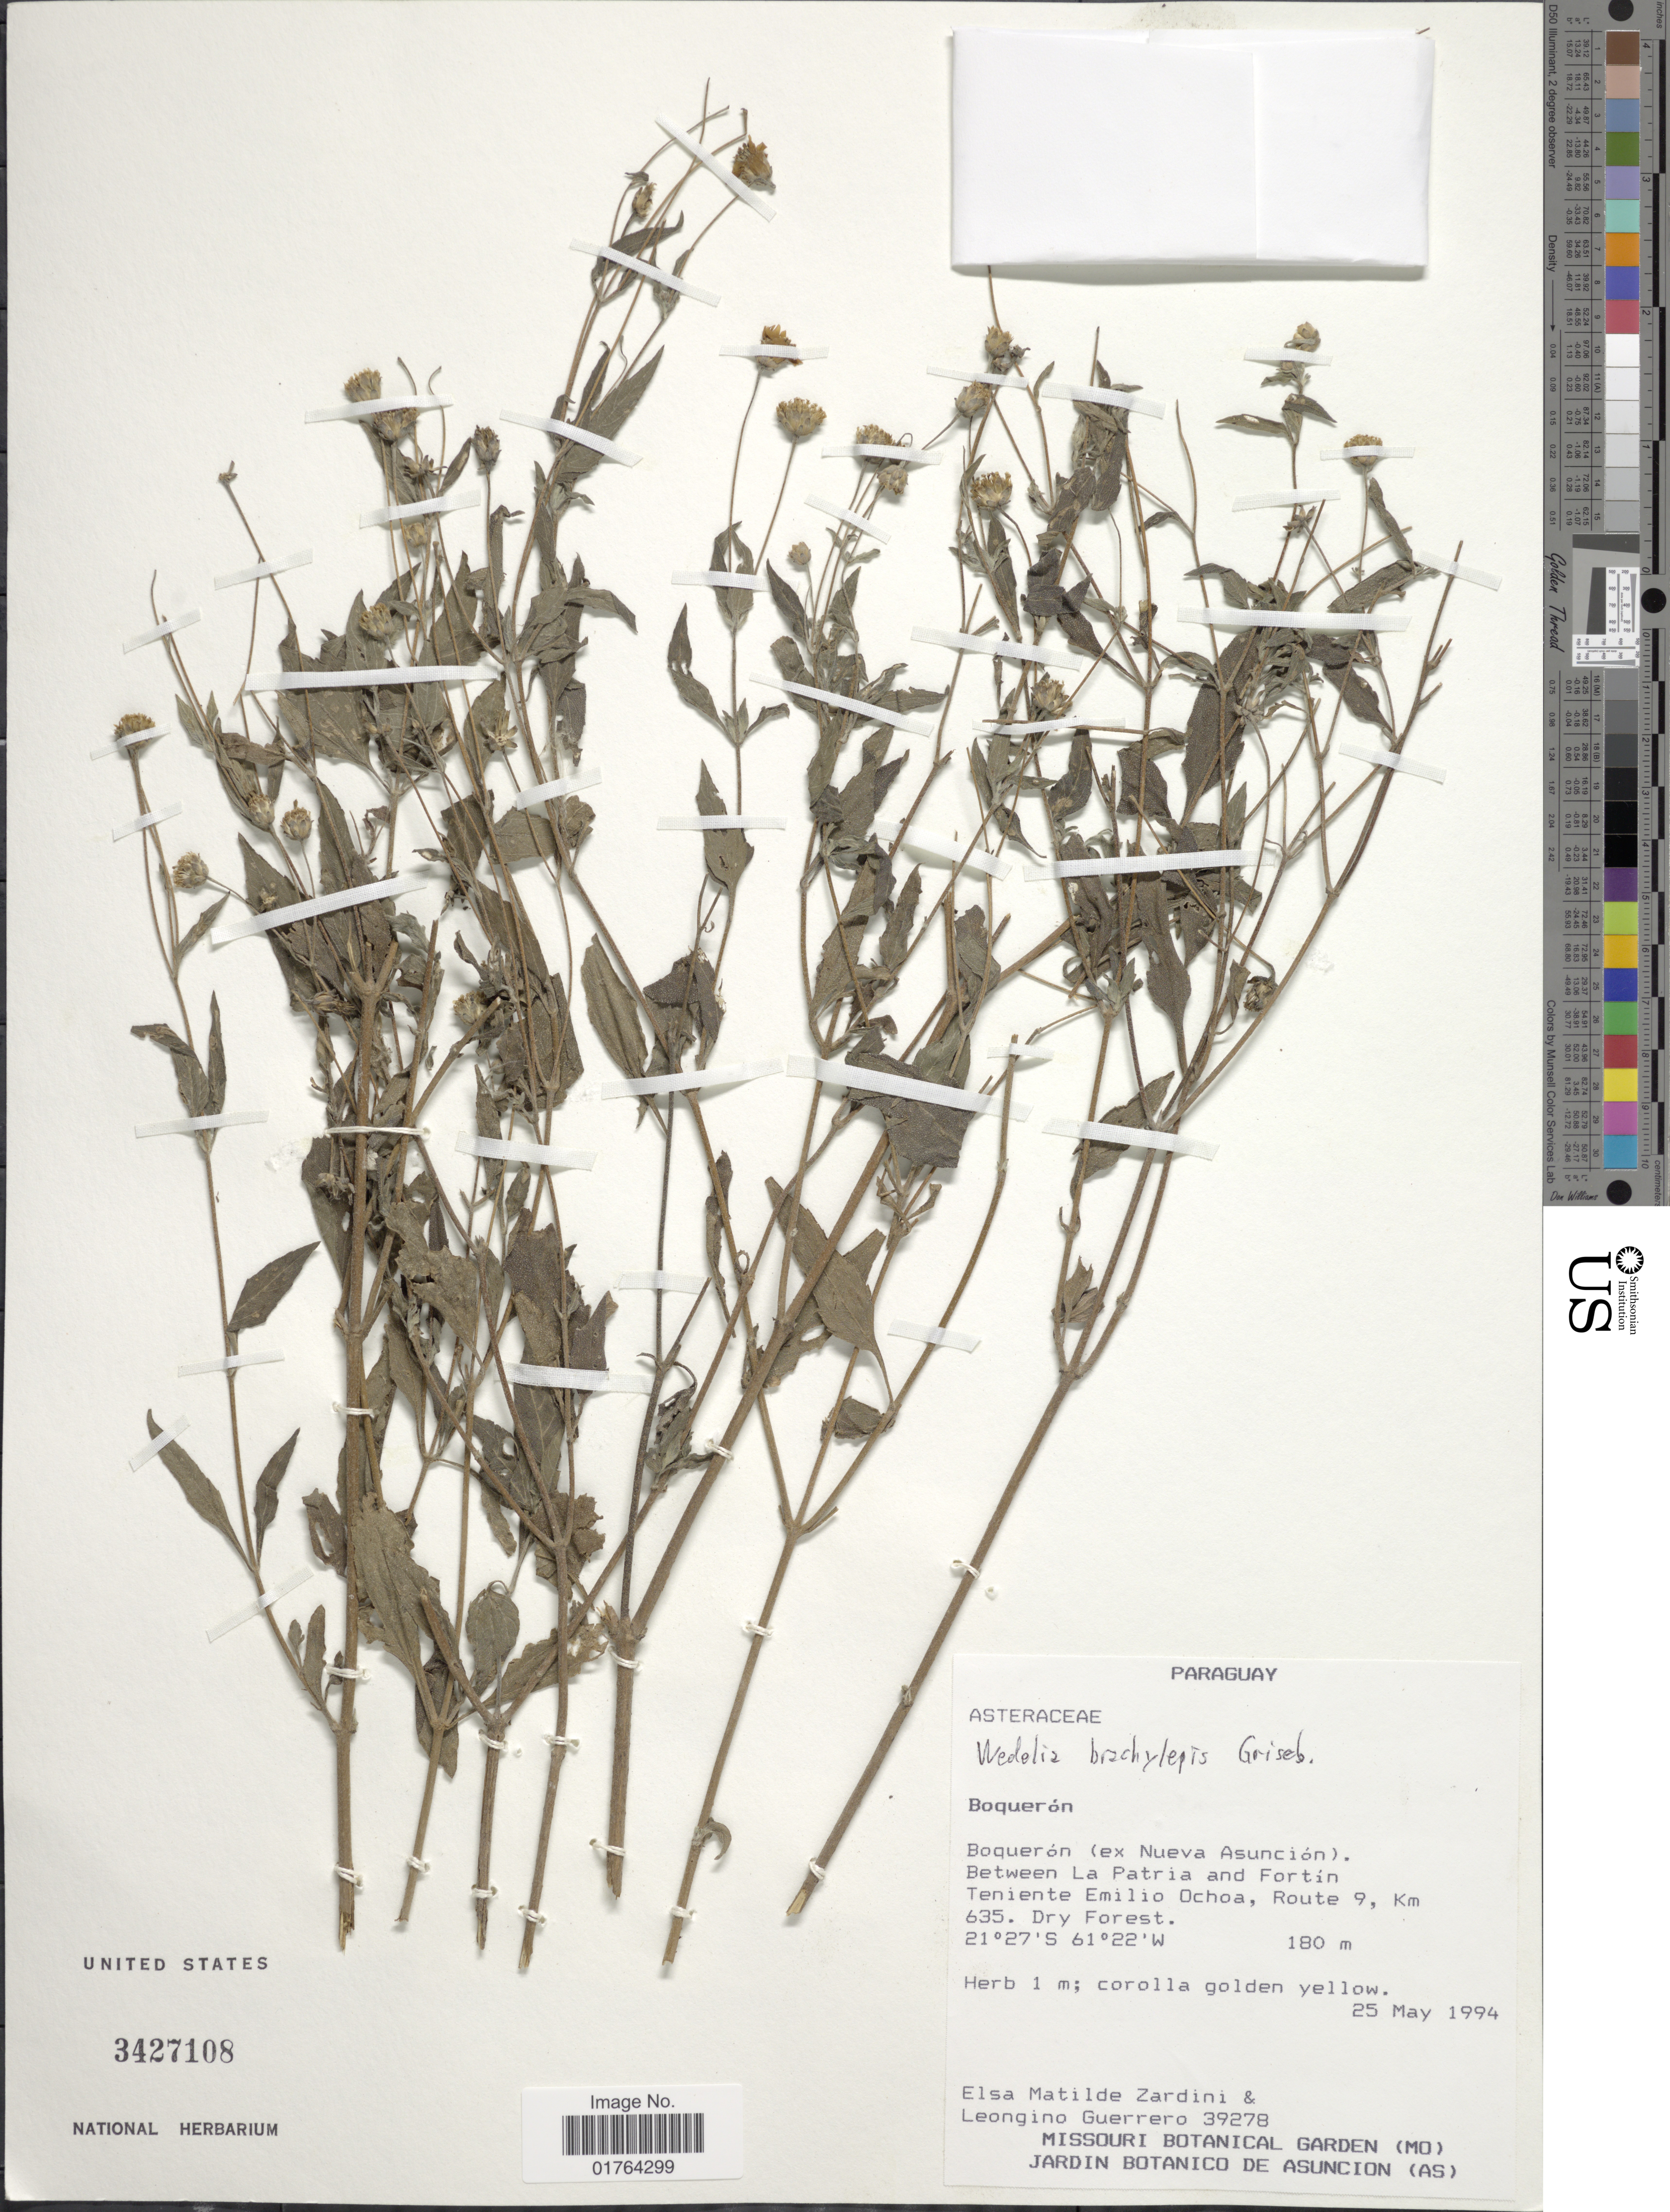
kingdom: Plantae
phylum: Tracheophyta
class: Magnoliopsida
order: Asterales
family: Asteraceae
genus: Wedelia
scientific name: Wedelia brachylepis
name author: Griseb.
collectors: E. M. Zardini & L. Guerrero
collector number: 39278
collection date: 1994-05-25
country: Paraguay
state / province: Boqueron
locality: Boqueron, Boqueron (ex Nueva Asuncion), Between La Patria and Fortin, teniente Emilio Ochoa, Route 9, Km 635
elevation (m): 180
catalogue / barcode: US 3427108